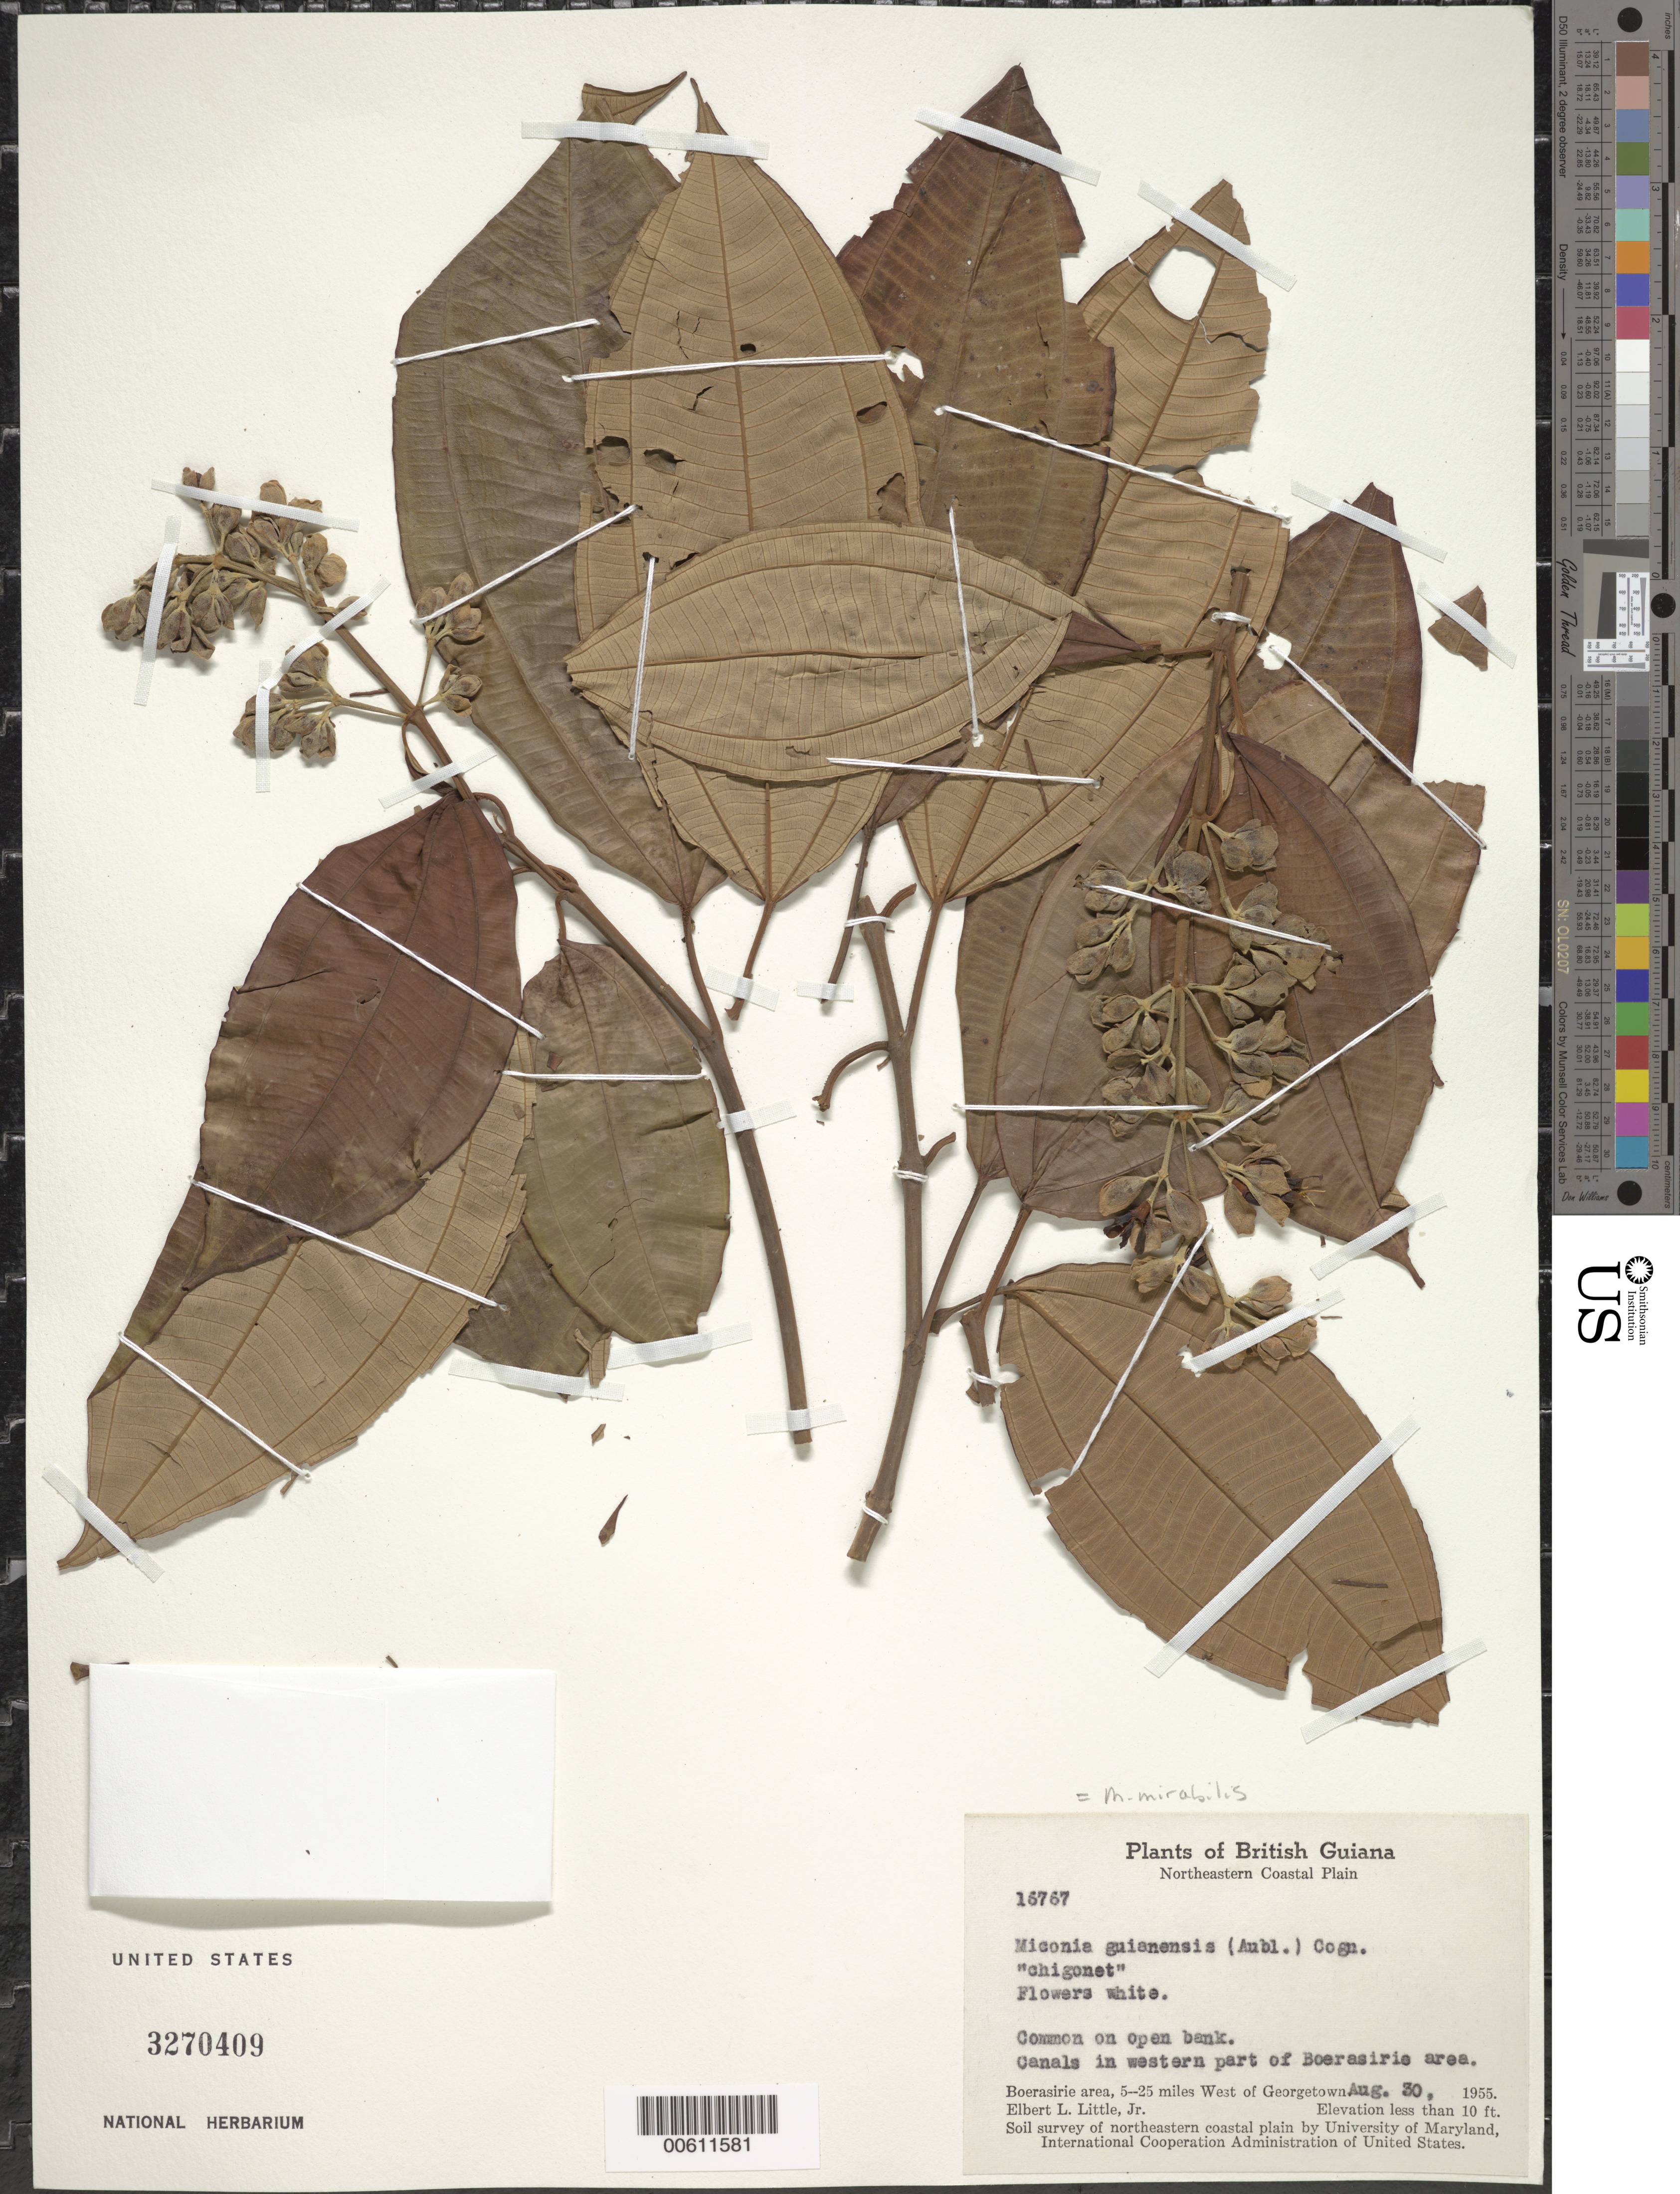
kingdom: Plantae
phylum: Tracheophyta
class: Magnoliopsida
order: Myrtales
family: Melastomataceae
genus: Miconia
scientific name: Miconia mirabilis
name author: (Aubl.) L.O. Williams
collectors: E. L. Little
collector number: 16767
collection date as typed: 30-Aug-55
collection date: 1955-08-30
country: Guyana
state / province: Essequibo Isl-W. Demerara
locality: Boerasirie area, W part, 5-25 mi. W of Georgetown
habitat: Open bank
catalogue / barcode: US 3270409